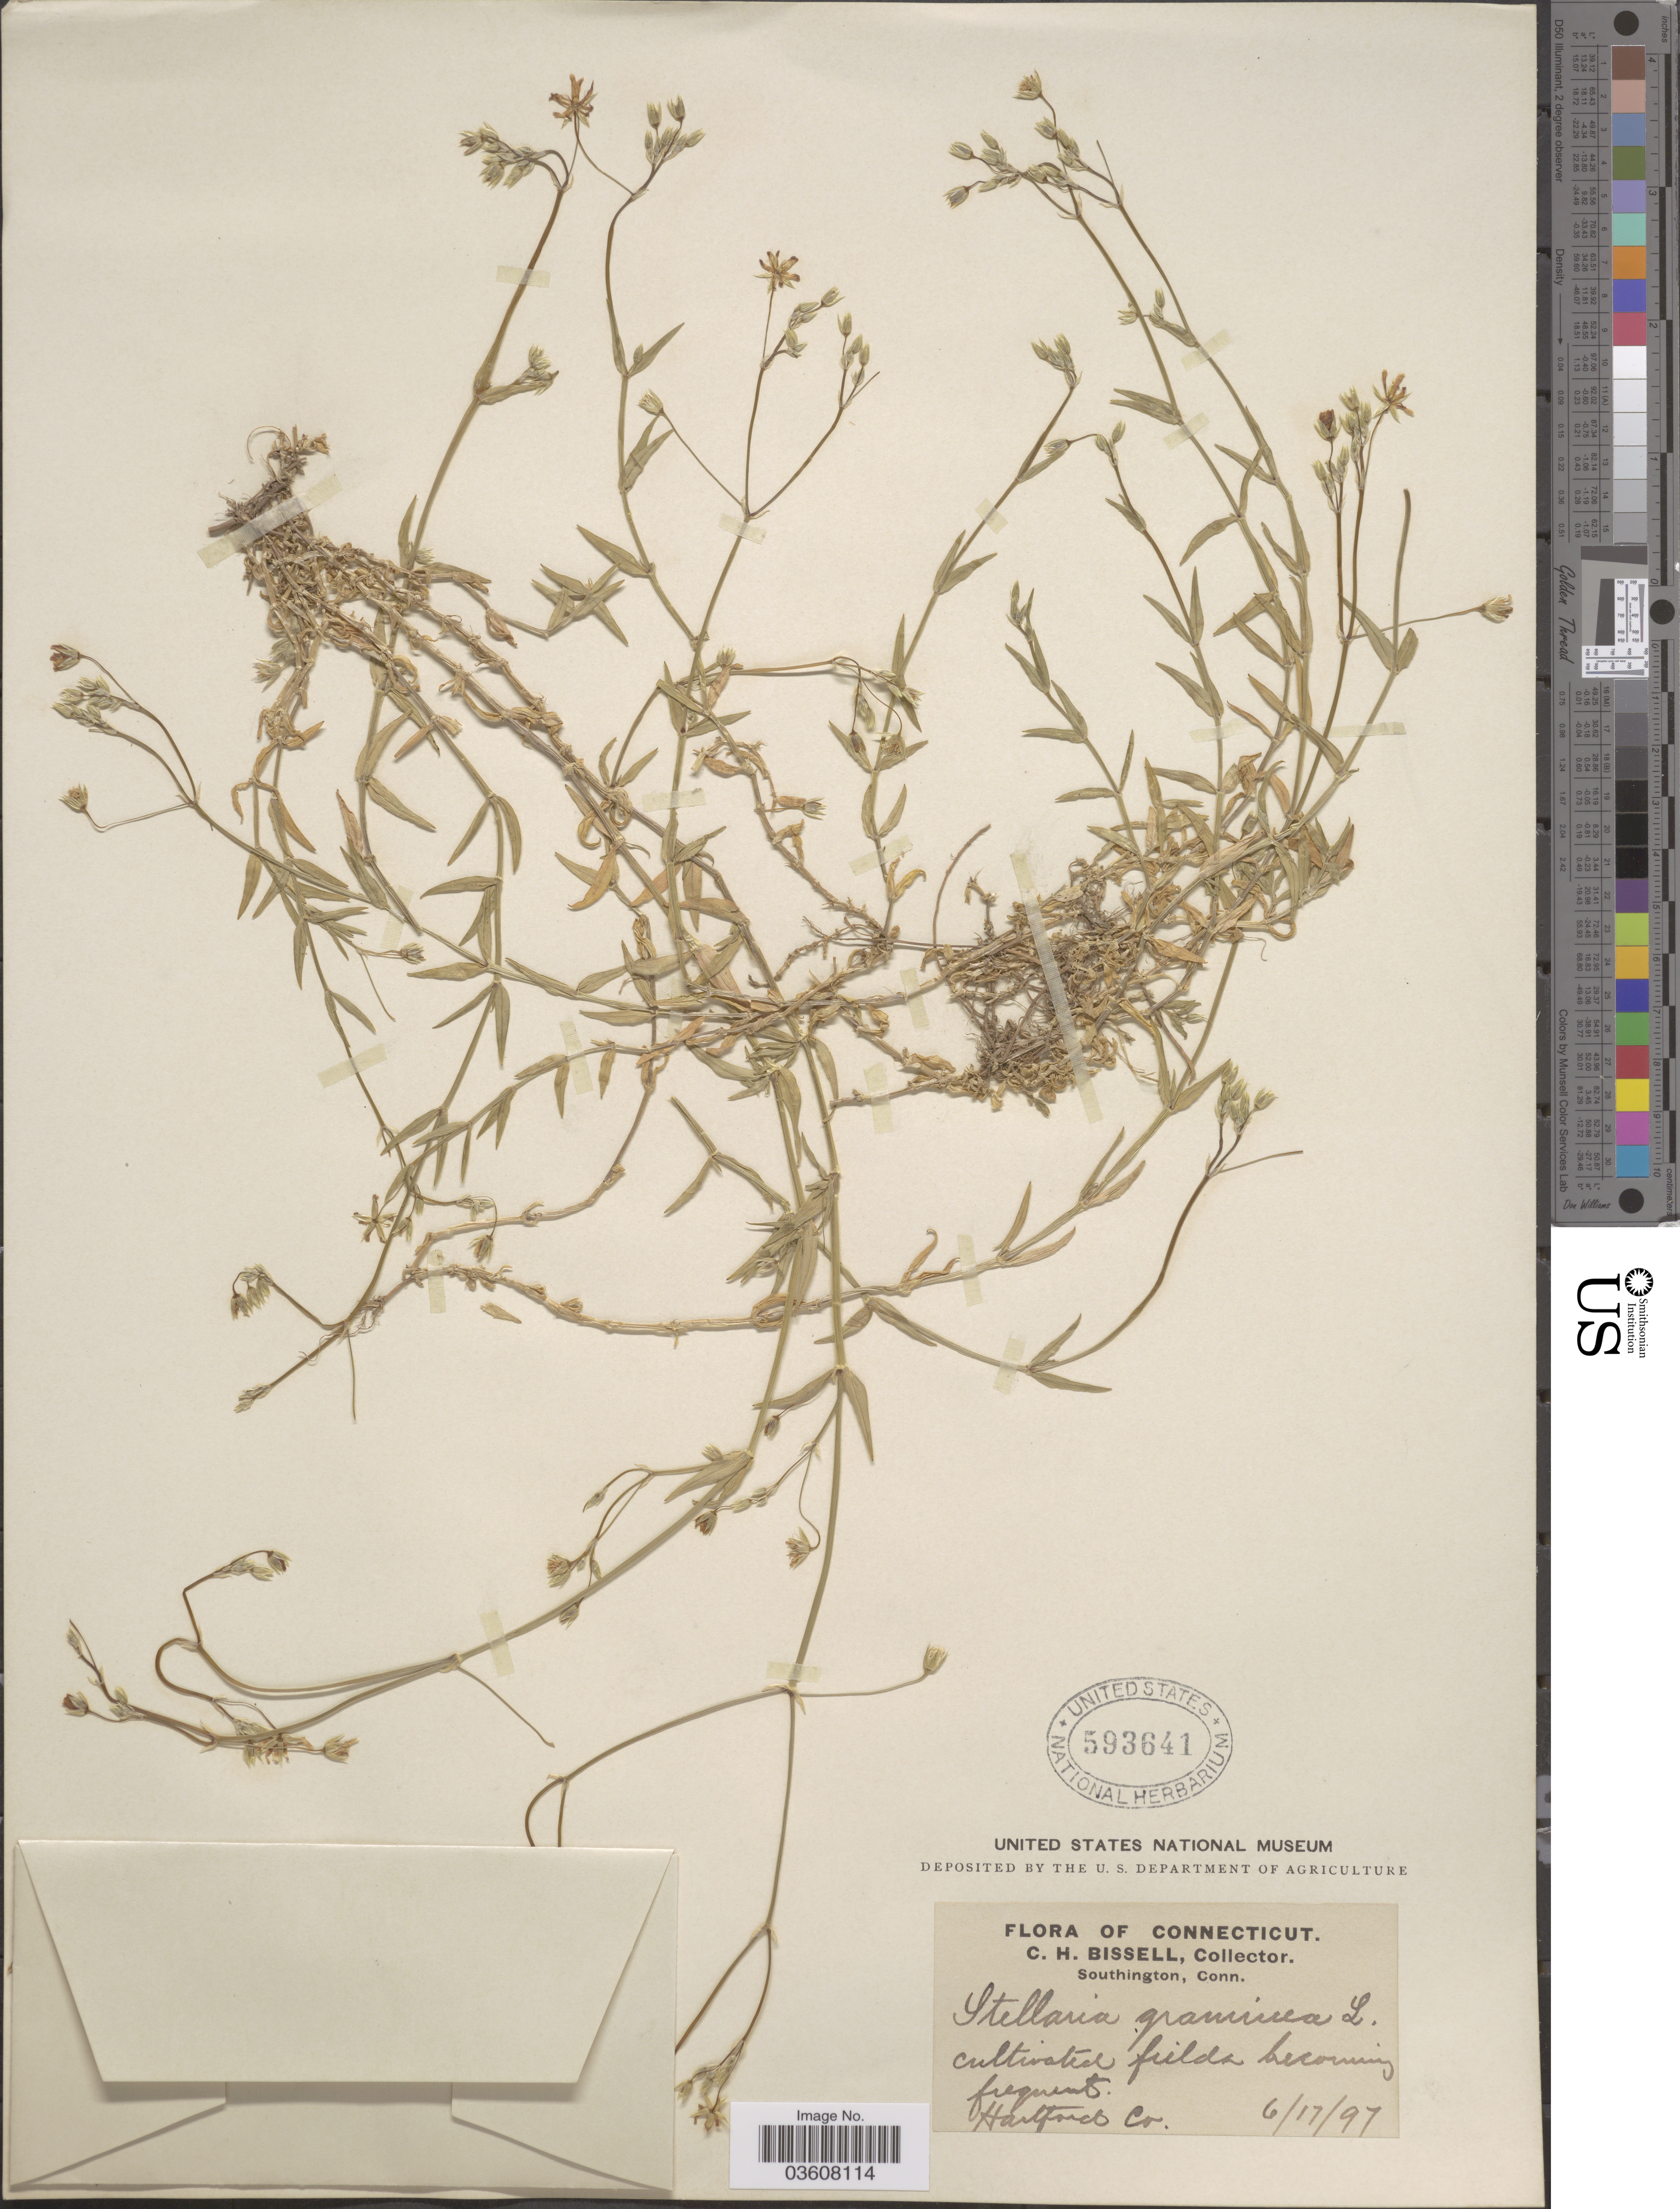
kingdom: Plantae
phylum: Tracheophyta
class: Magnoliopsida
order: Caryophyllales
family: Caryophyllaceae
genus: Stellaria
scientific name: Stellaria graminea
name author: L.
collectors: C. Bissell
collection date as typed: Transcribed d/m/y: 17/6/97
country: United States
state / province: Connecticut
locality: Hartford Co.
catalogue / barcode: US 593641